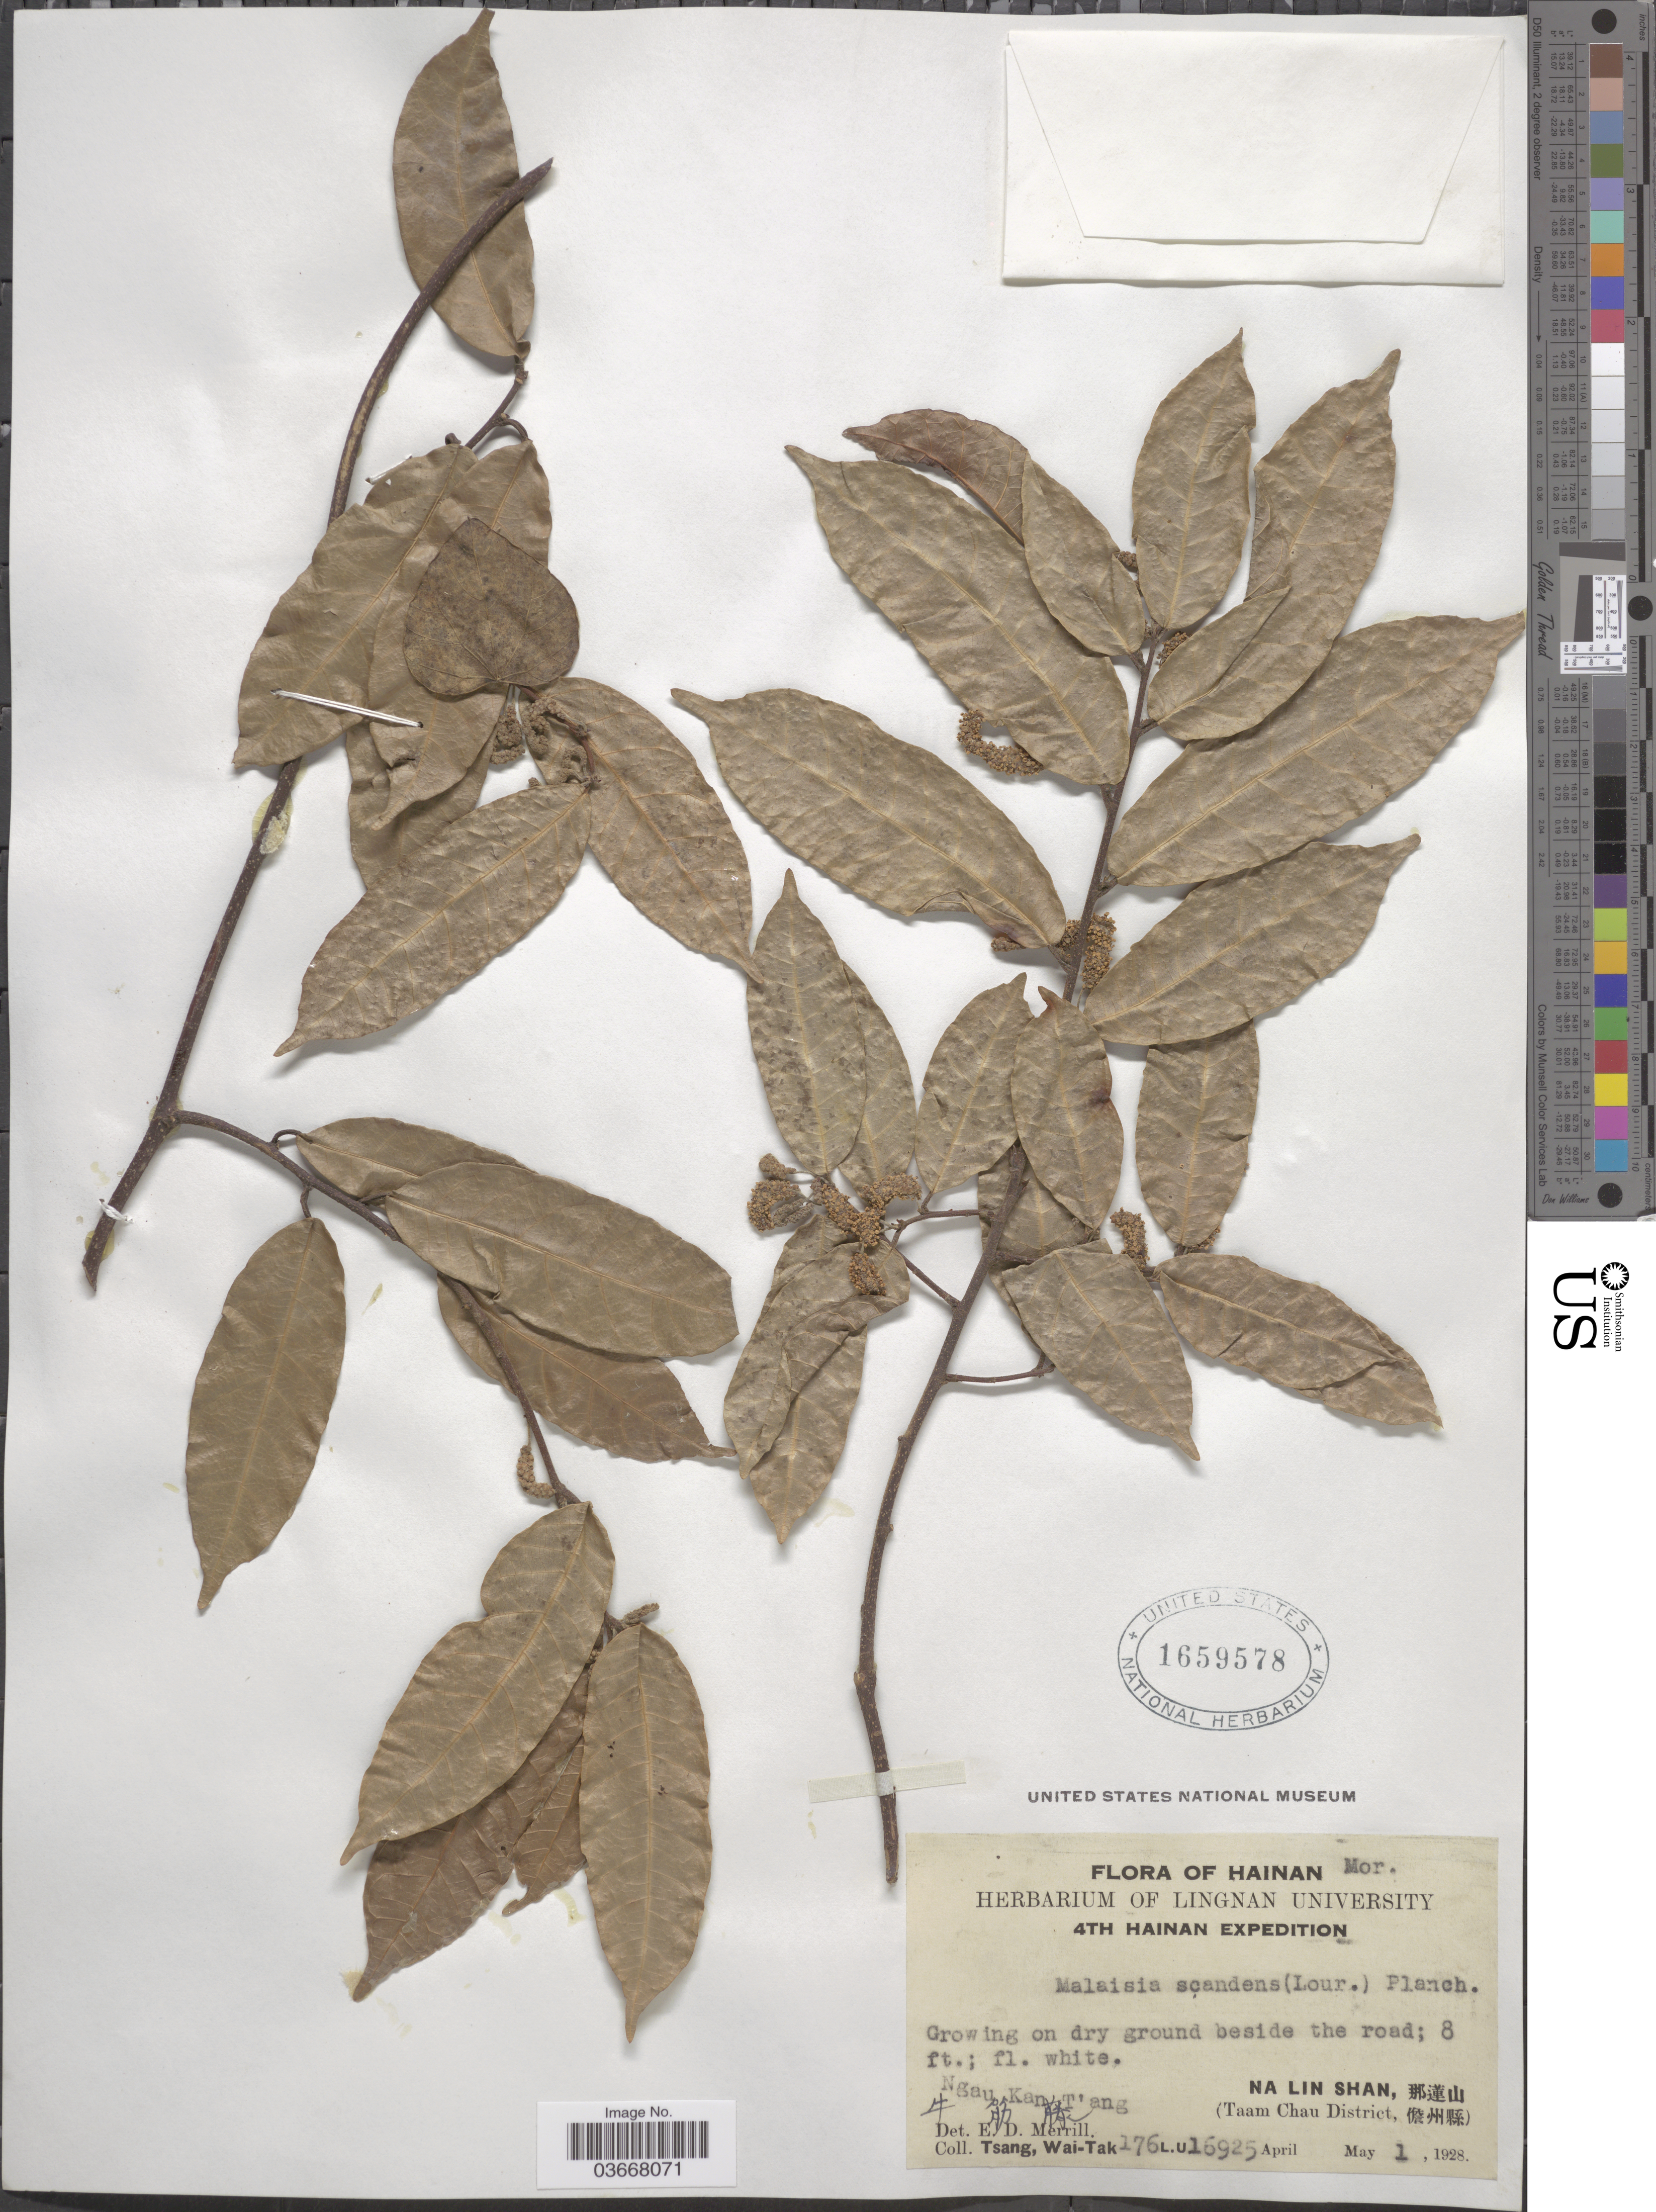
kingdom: Plantae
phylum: Tracheophyta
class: Magnoliopsida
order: Rosales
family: Moraceae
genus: Malaisia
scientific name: Malaisia scandens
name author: (Lour.) Planch.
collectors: W. T. Tsang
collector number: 176L.U.16925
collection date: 1928-05-01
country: China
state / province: Hainan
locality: Na Lin Shan, X (Taam Chau District, X). Ngau Kan T'ang.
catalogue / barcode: US 1659578